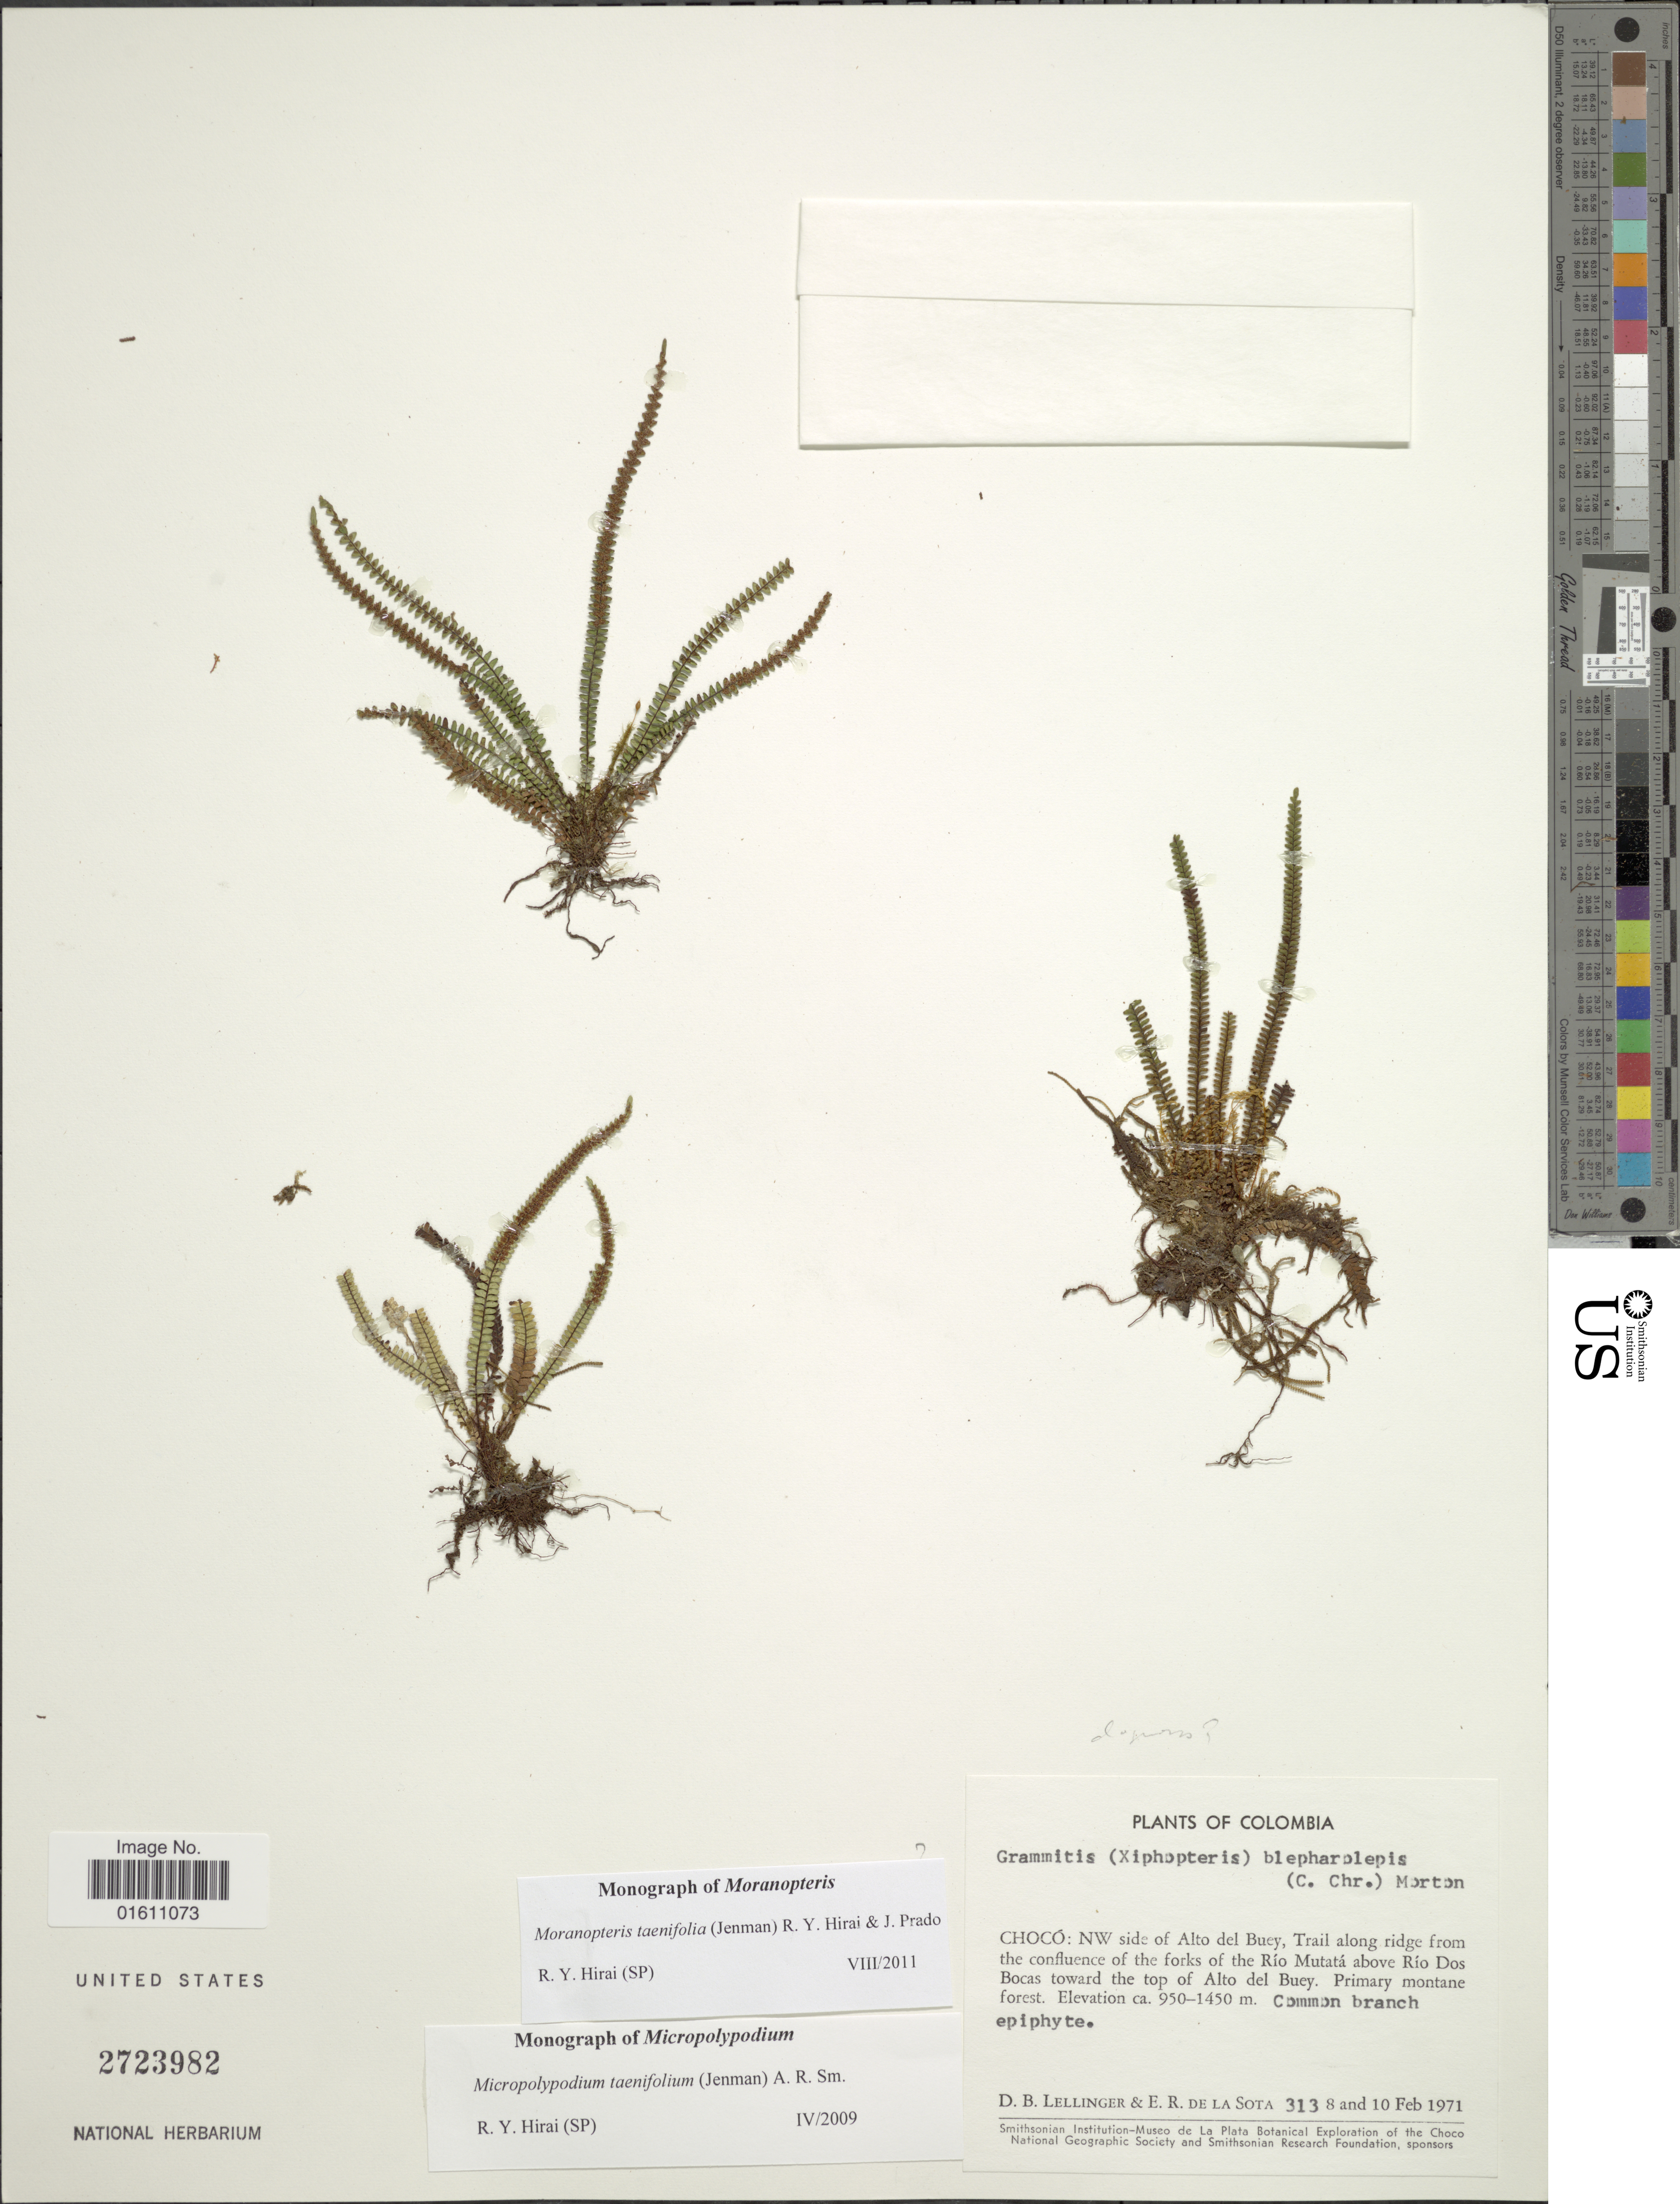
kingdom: Plantae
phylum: Tracheophyta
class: Polypodiopsida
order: Polypodiales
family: Polypodiaceae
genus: Moranopteris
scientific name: Moranopteris taenifolia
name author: (Jenman) R. Y. Hirai & J. Prado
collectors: D. B. Lellinger & E. R. de la Sota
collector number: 313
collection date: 1971-02-08/1971-02-10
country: Colombia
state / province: Chocó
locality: Choco: NW side of Alto del Buey, trail along ridge from te confluence of the forks of the Rio Mutata above Rio Dos Bocas toward the top of Alto del Buey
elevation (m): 950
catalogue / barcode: US 2723982